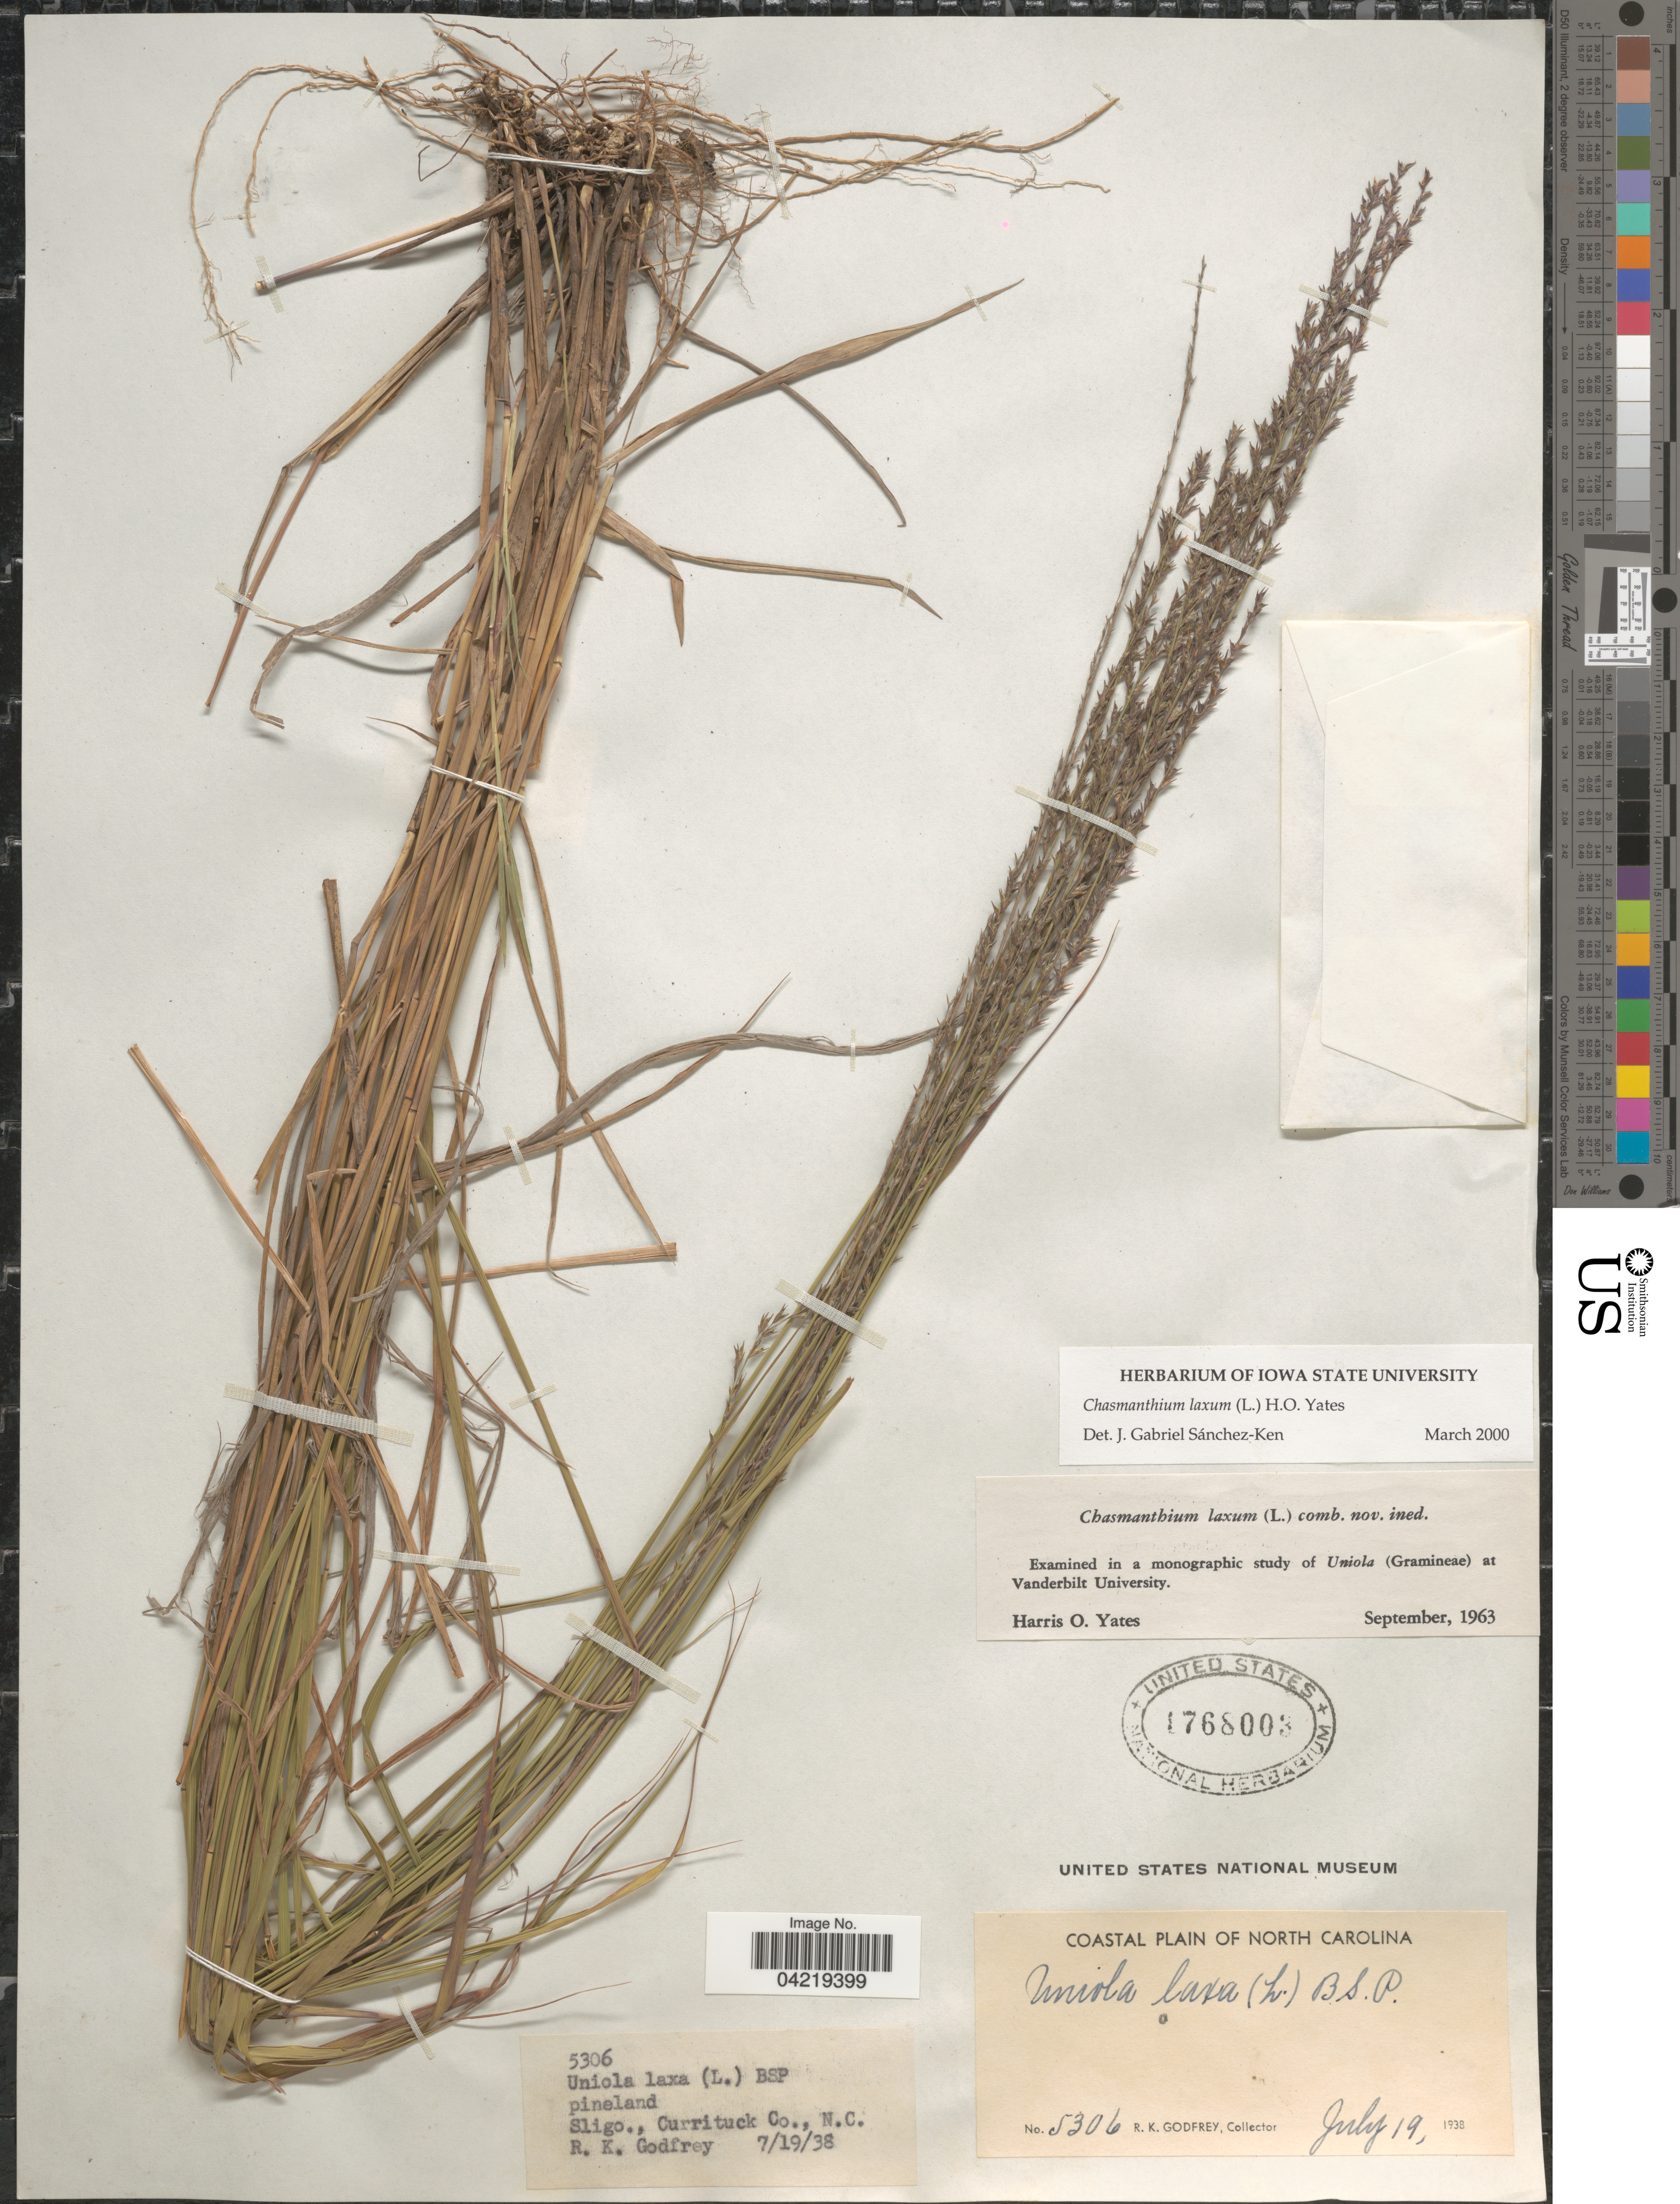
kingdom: Plantae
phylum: Tracheophyta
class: Liliopsida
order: Poales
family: Poaceae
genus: Chasmanthium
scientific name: Chasmanthium laxum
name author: (L.) H.O. Yates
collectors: R. K. Godfrey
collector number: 5306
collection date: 1938-07-19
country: United States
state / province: North Carolina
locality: Coastal Plain of North Carolina. Sligo, Currituck Co.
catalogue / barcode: US 1768003